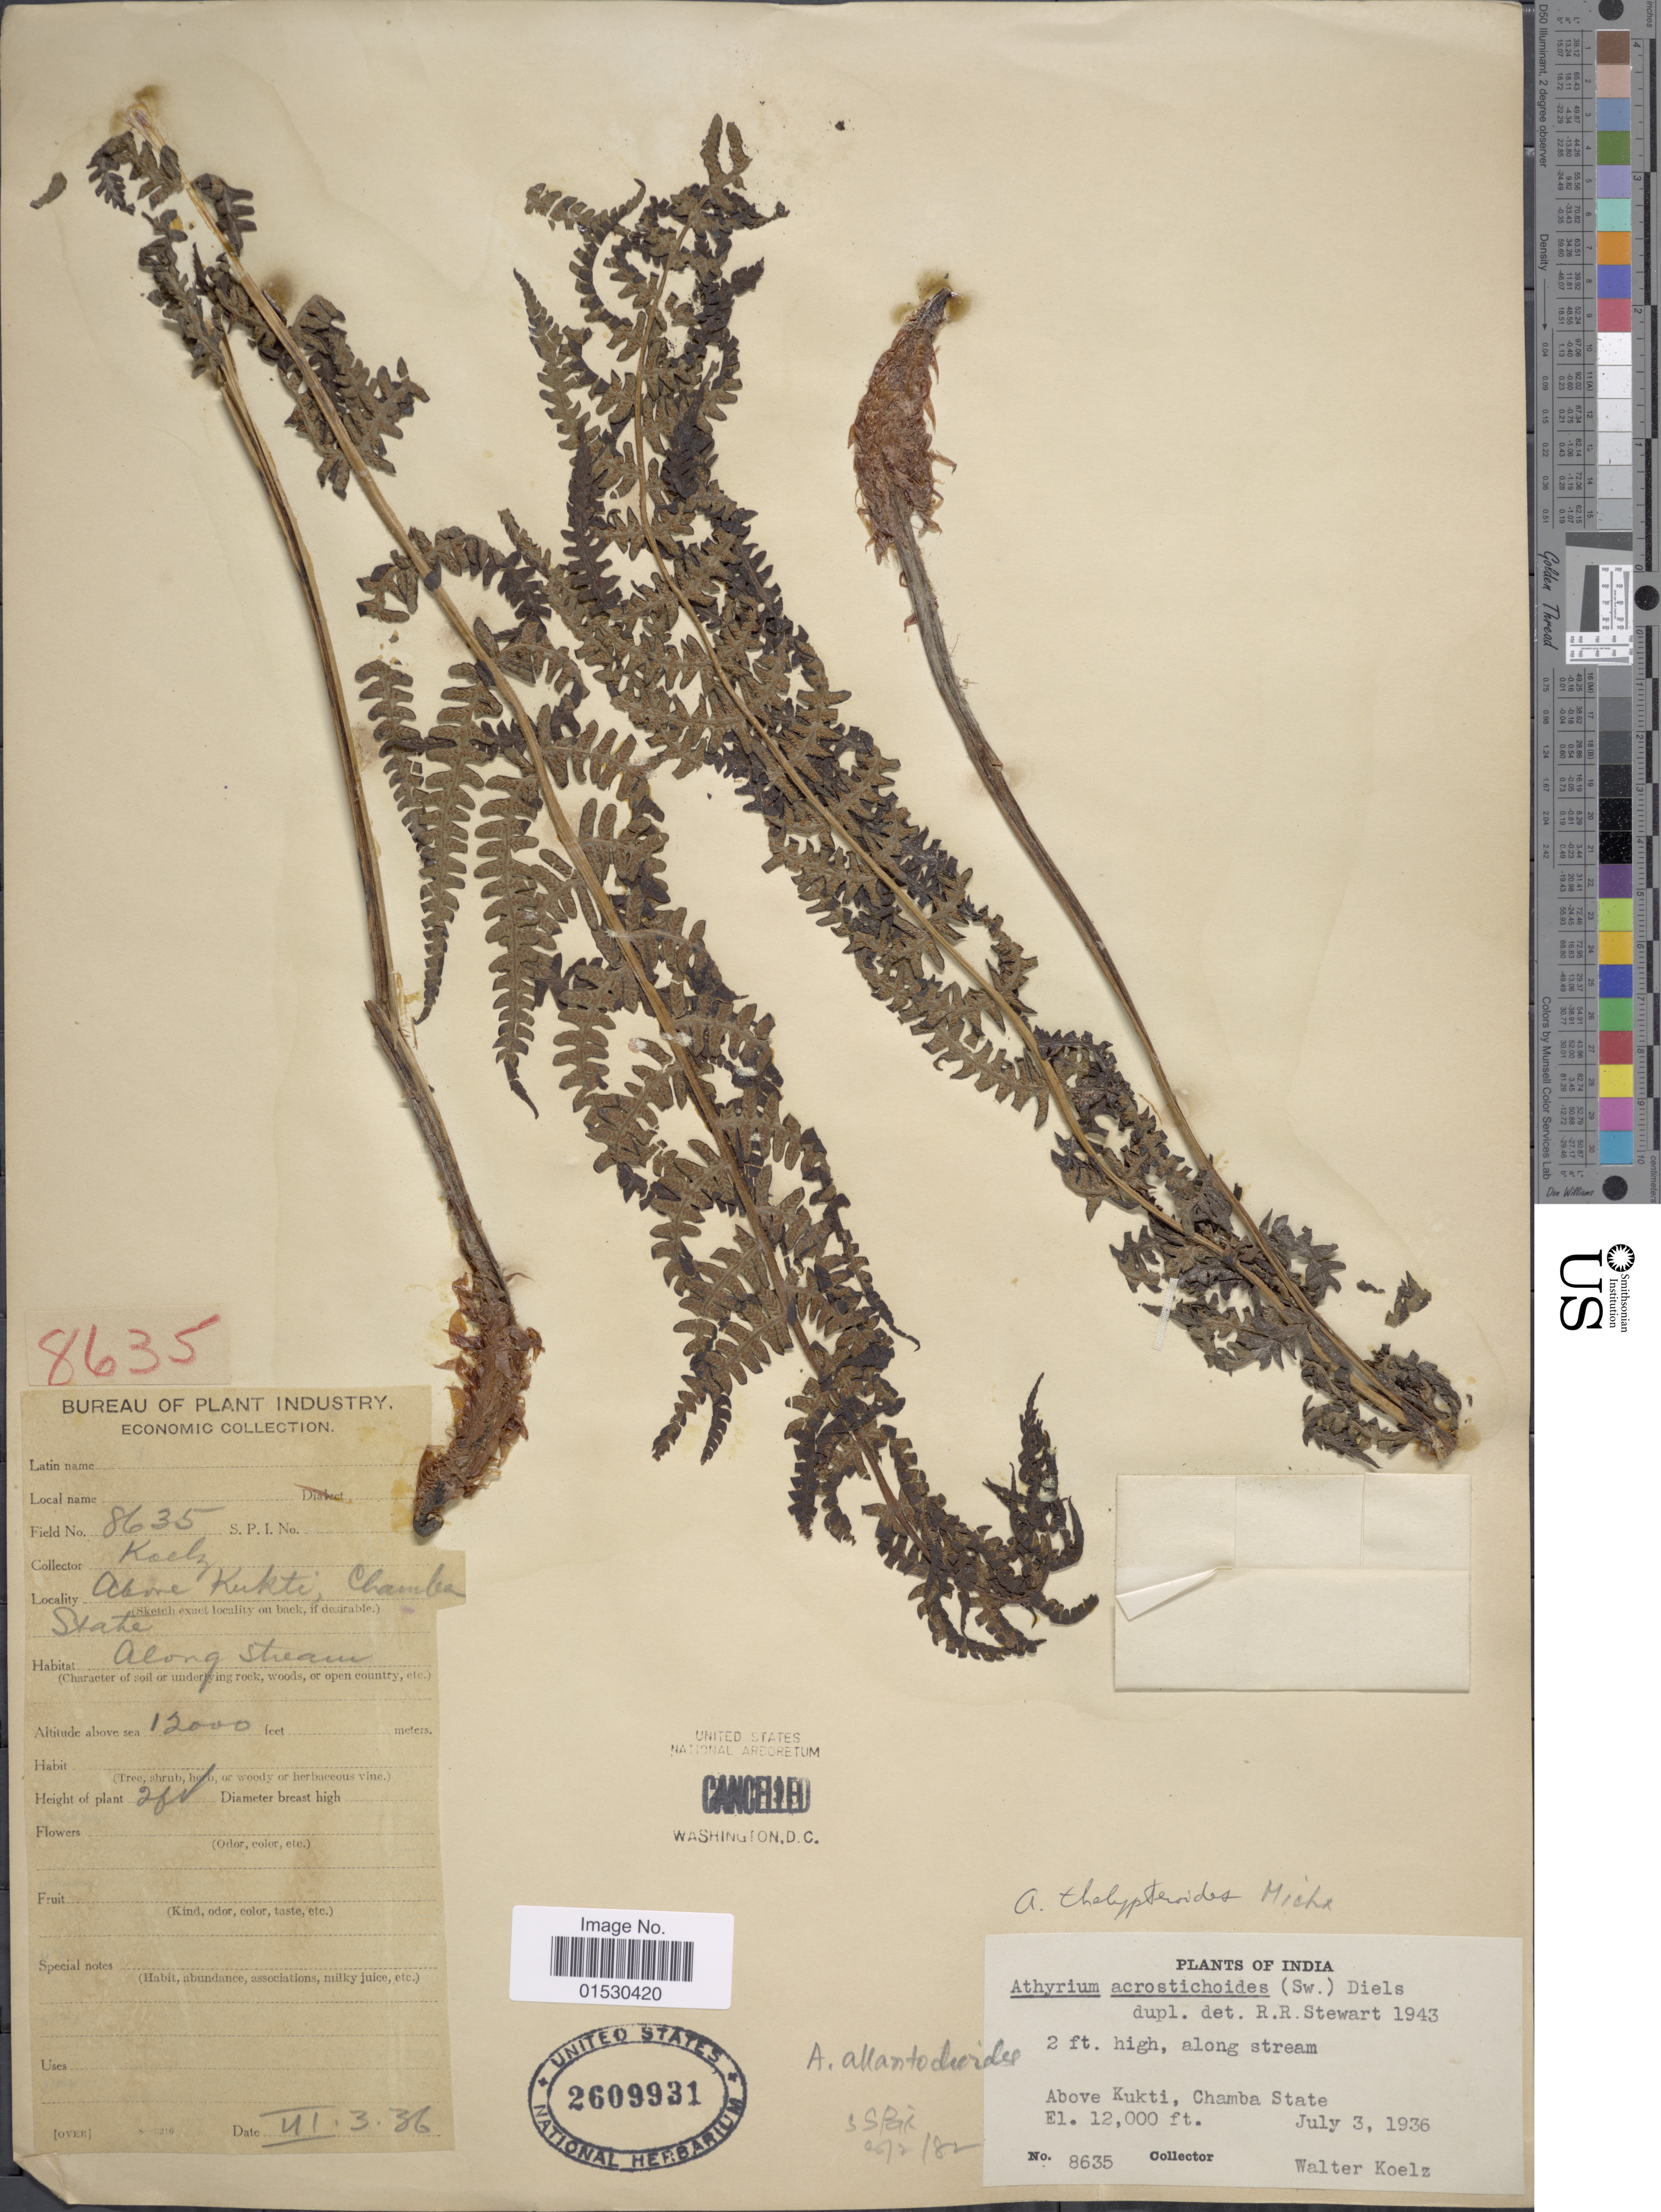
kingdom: Plantae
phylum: Tracheophyta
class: Polypodiopsida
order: Polypodiales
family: Athyriaceae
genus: Athyrium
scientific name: Athyrium allantodioides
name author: Bedd.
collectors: W. N. Koelz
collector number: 8635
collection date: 1936-07-03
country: India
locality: Above Kukti, Chamba State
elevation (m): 3658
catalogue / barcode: US 2609931